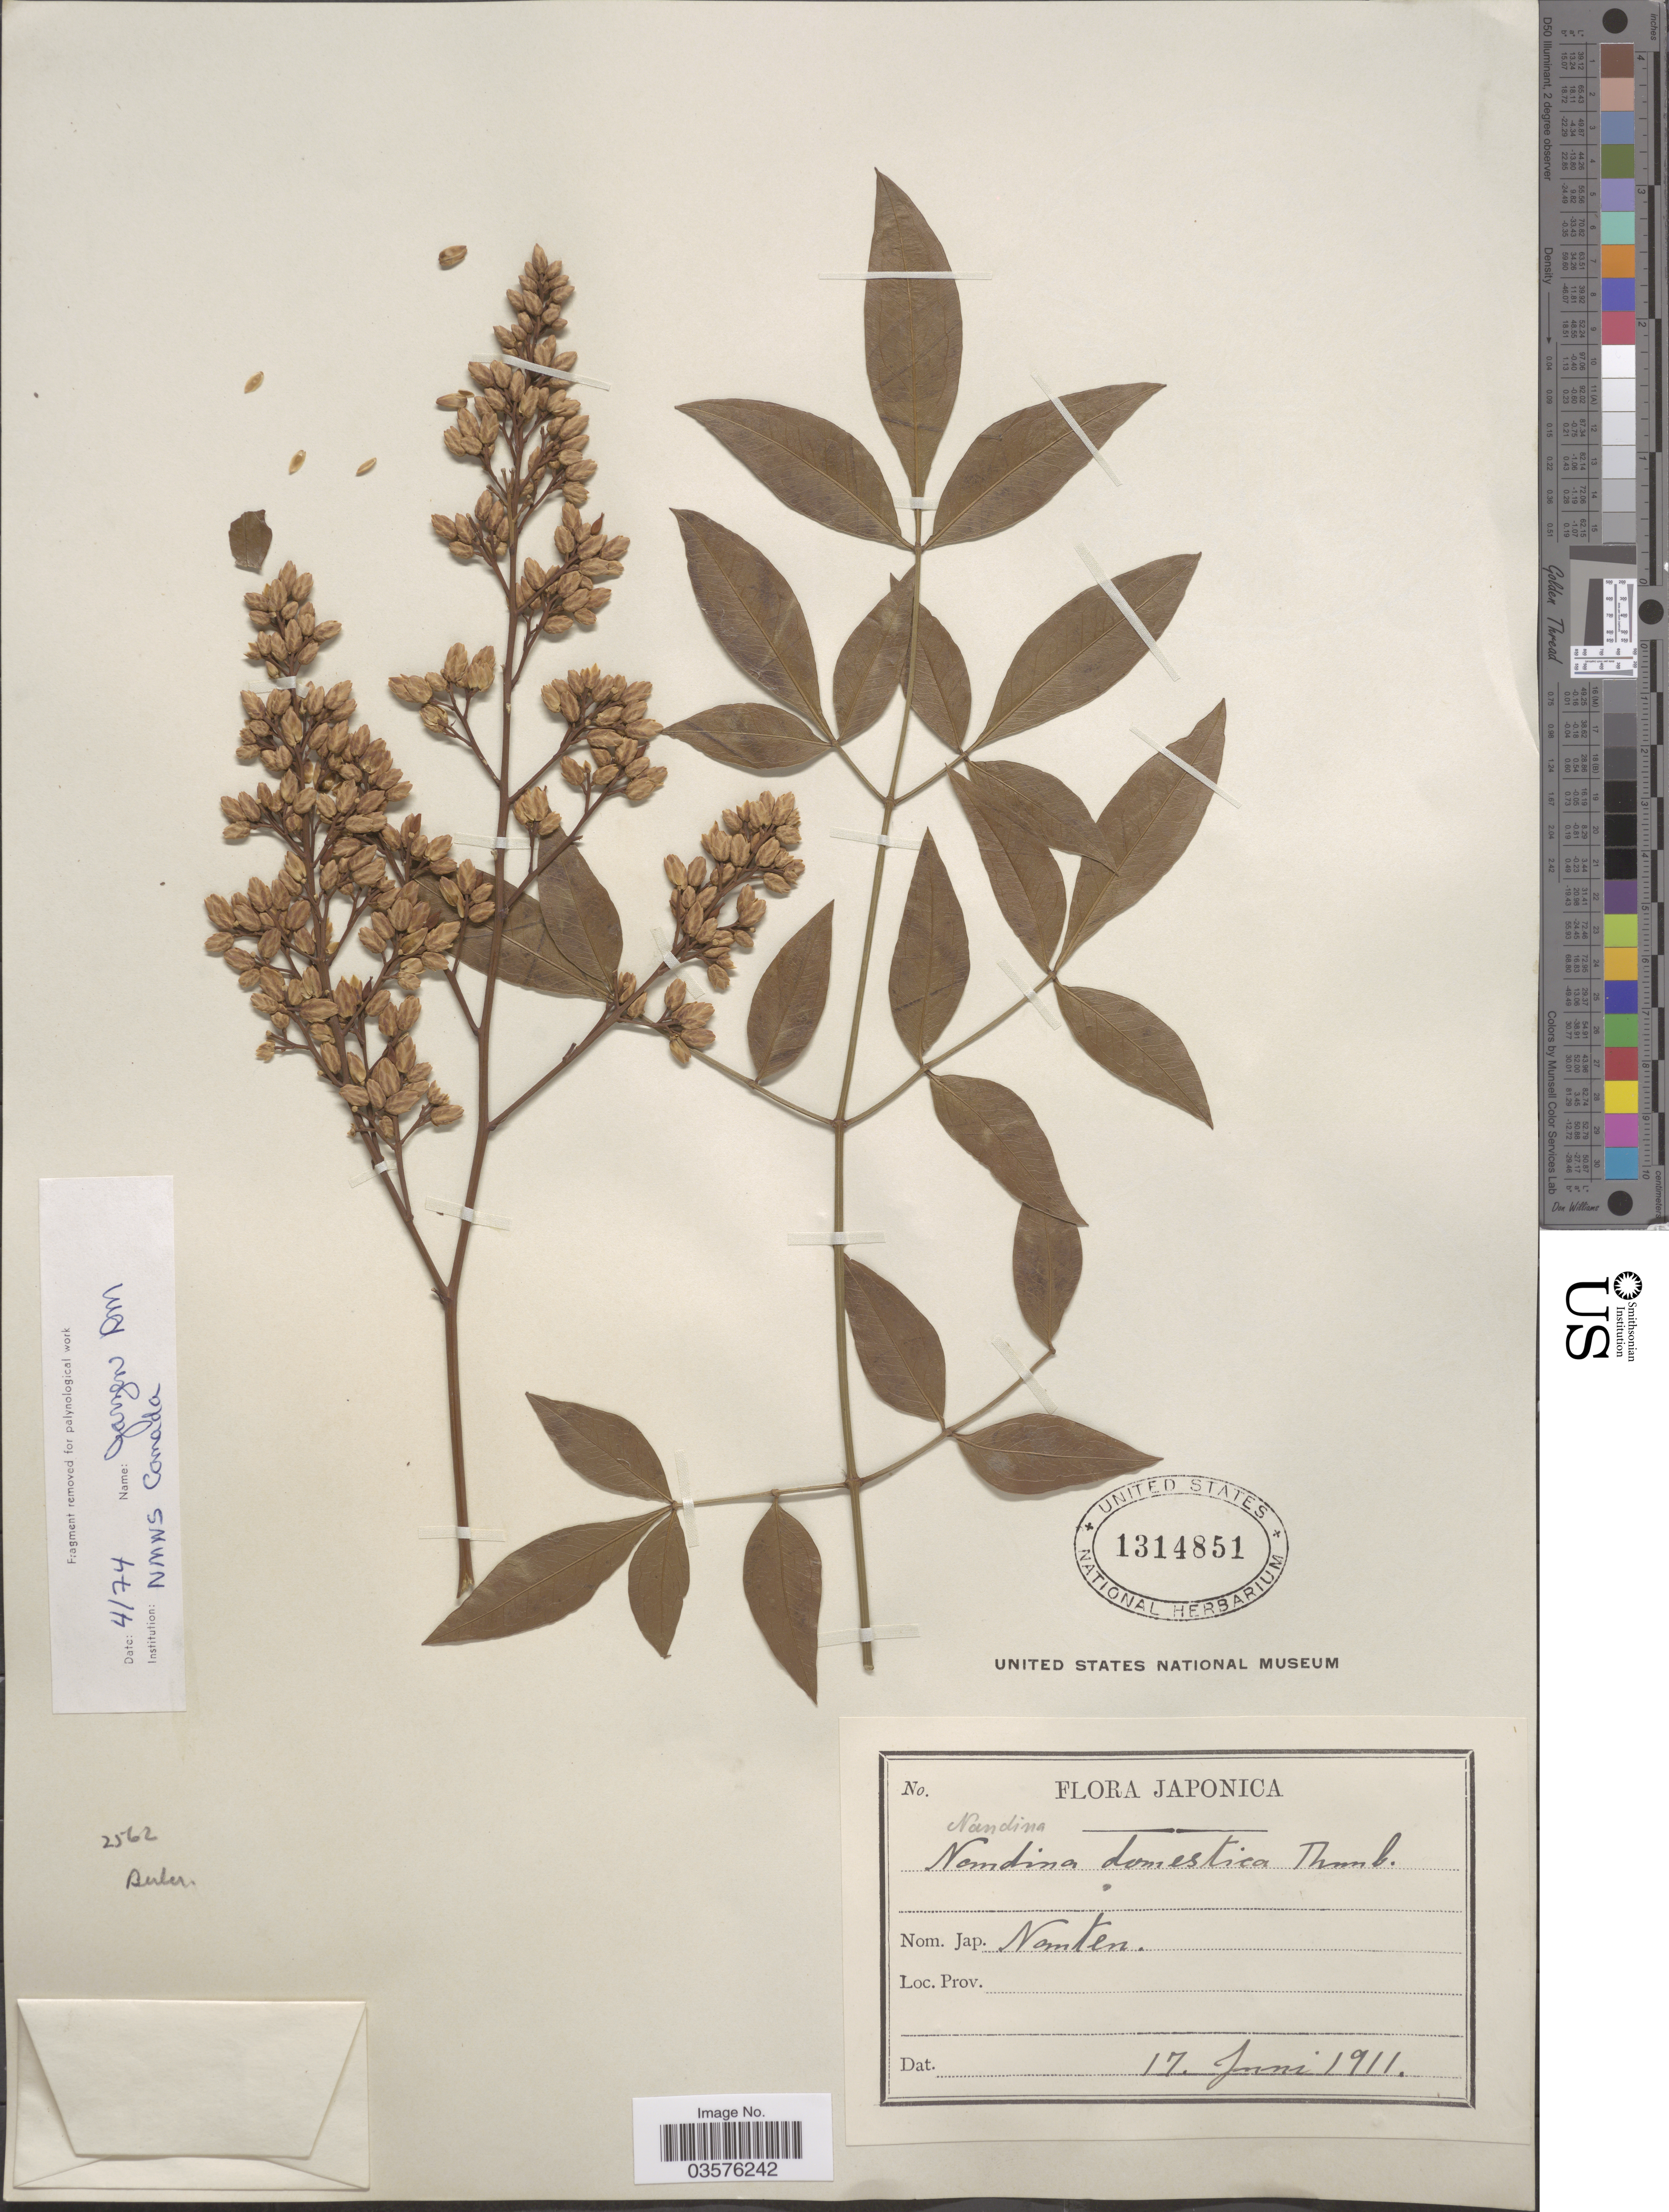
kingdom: Plantae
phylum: Tracheophyta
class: Magnoliopsida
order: Ranunculales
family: Berberidaceae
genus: Nandina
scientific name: Nandina domestica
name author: Thunb.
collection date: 1911-06-17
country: Japan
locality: Japonica.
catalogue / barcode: US 1314851